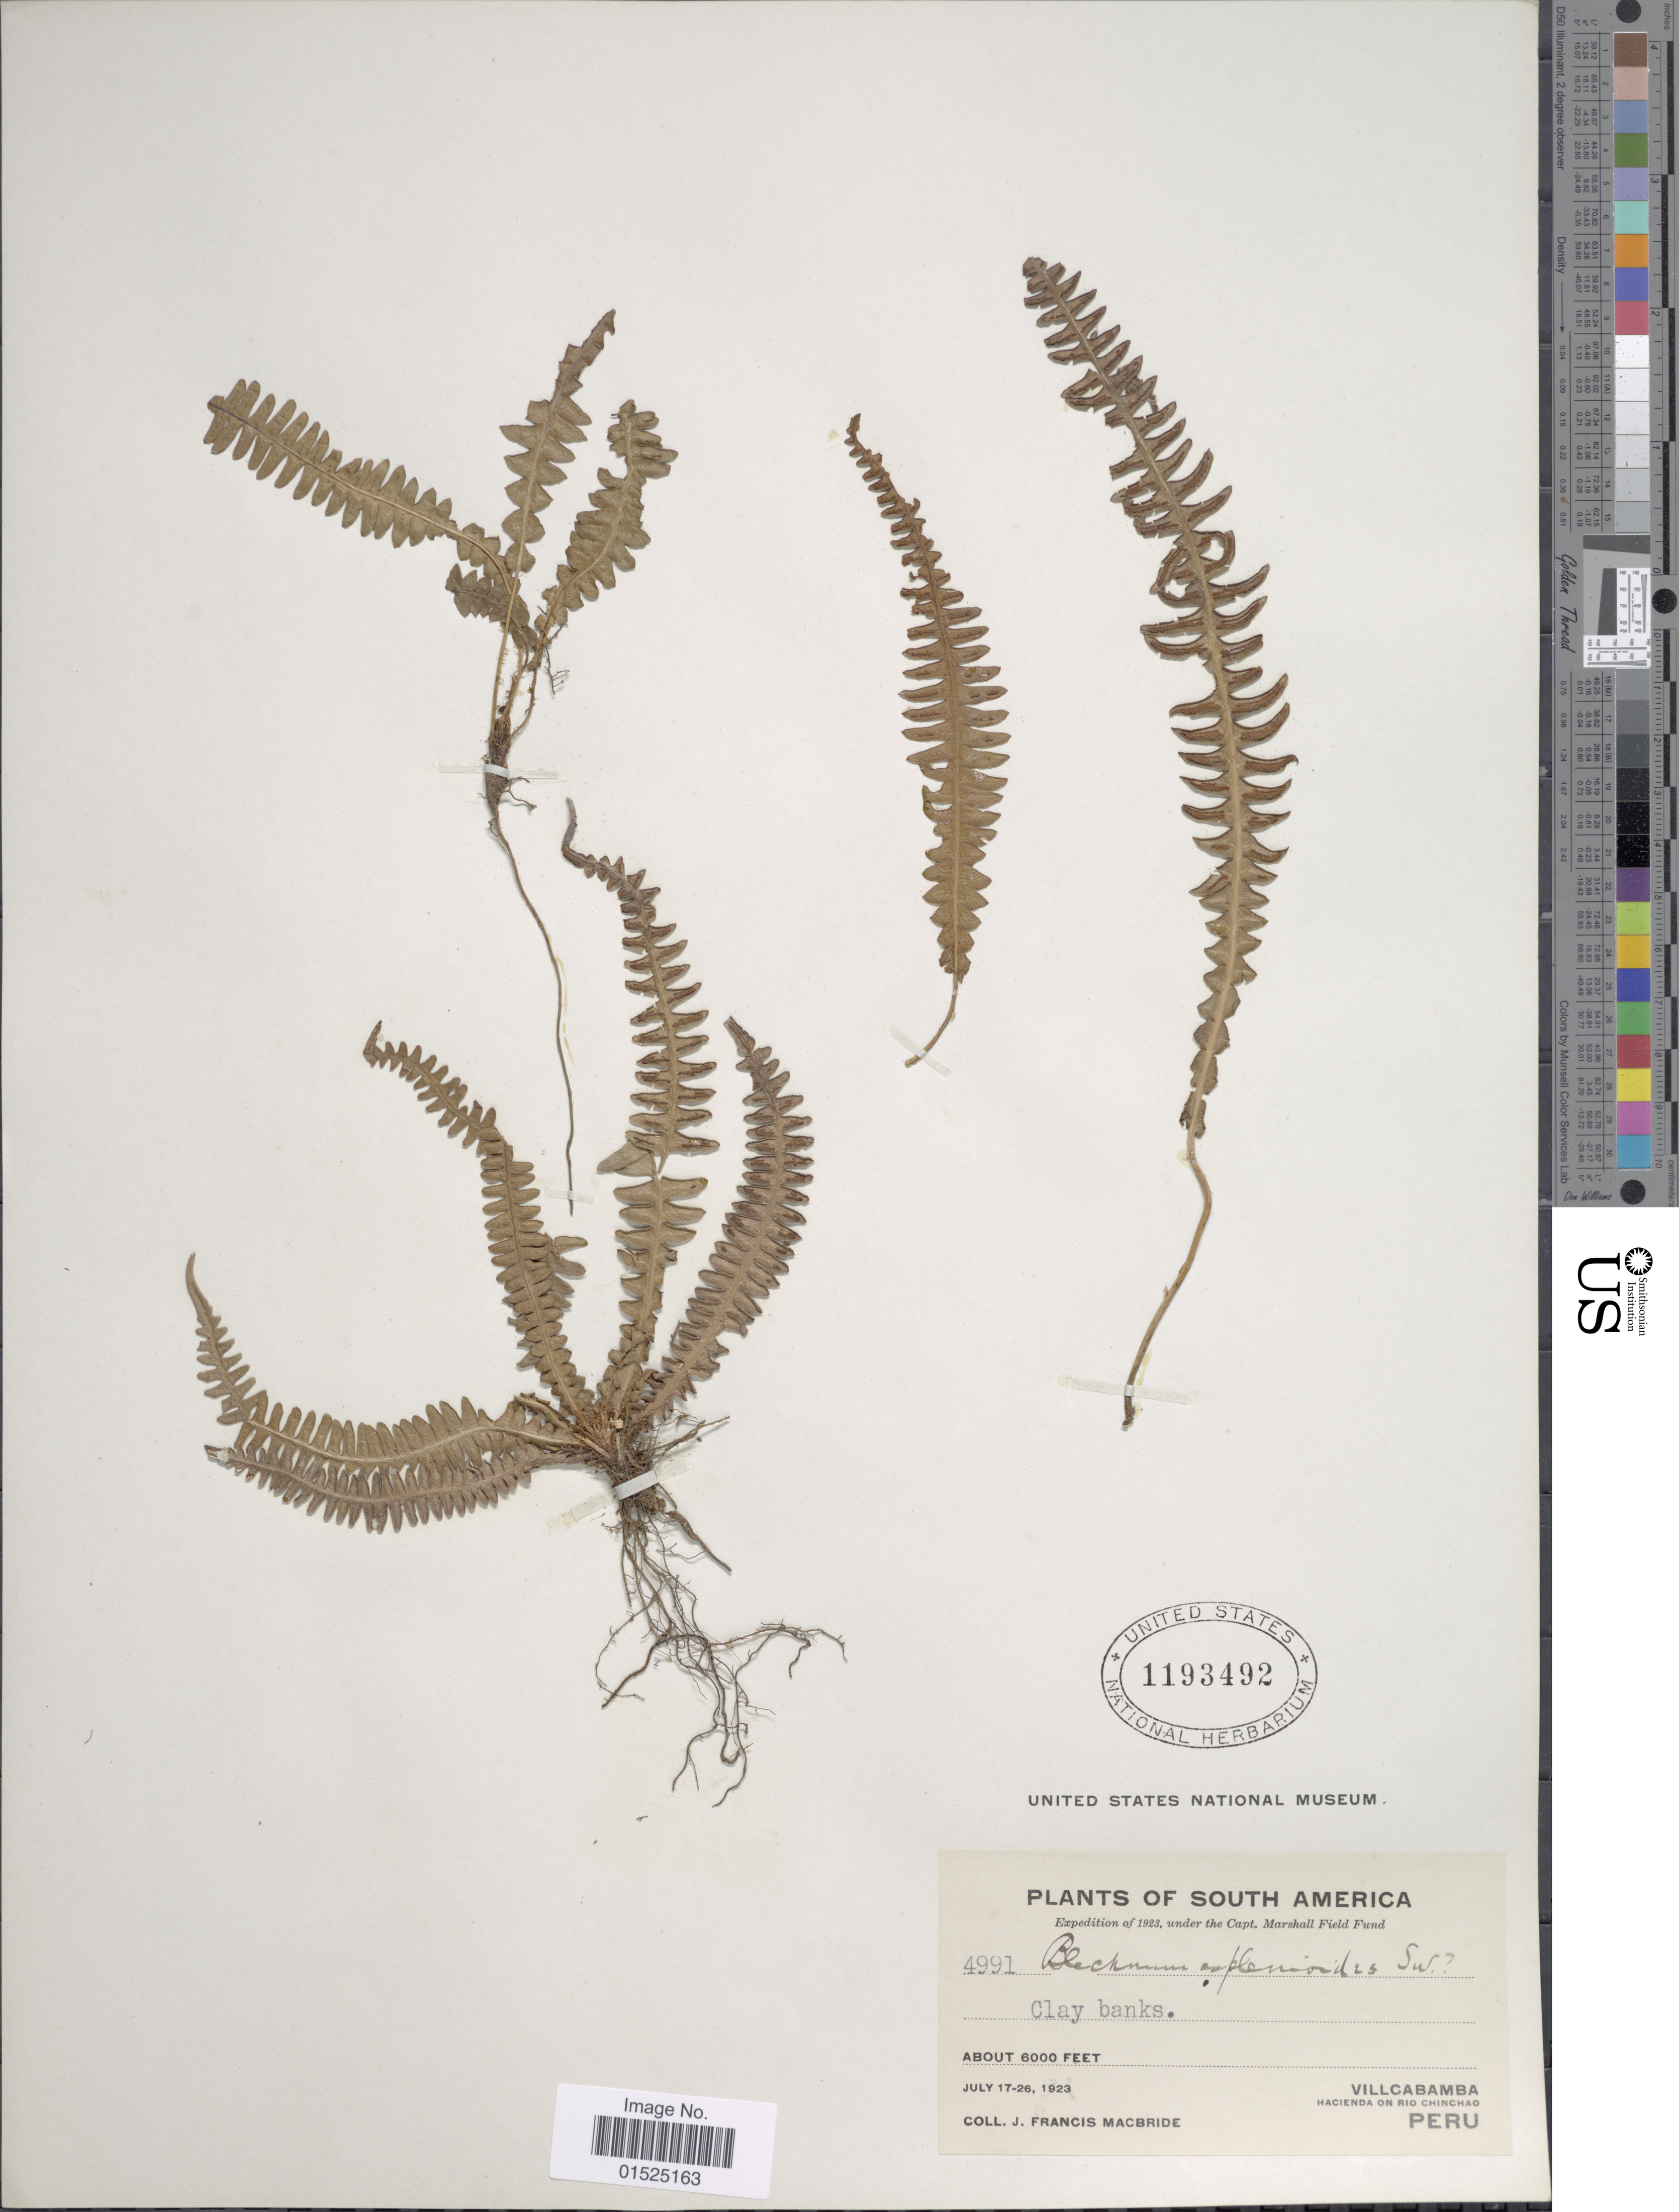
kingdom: Plantae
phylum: Tracheophyta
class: Polypodiopsida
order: Polypodiales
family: Blechnaceae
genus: Blechnum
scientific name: Blechnum asplenioides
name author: Sw.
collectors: J. F. Macbride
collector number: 4991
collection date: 1923-07-17/1923-07-26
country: Peru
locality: South America, Villcabamba, Hacienda on Rio Chinchao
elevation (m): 1829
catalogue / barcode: US 1193492